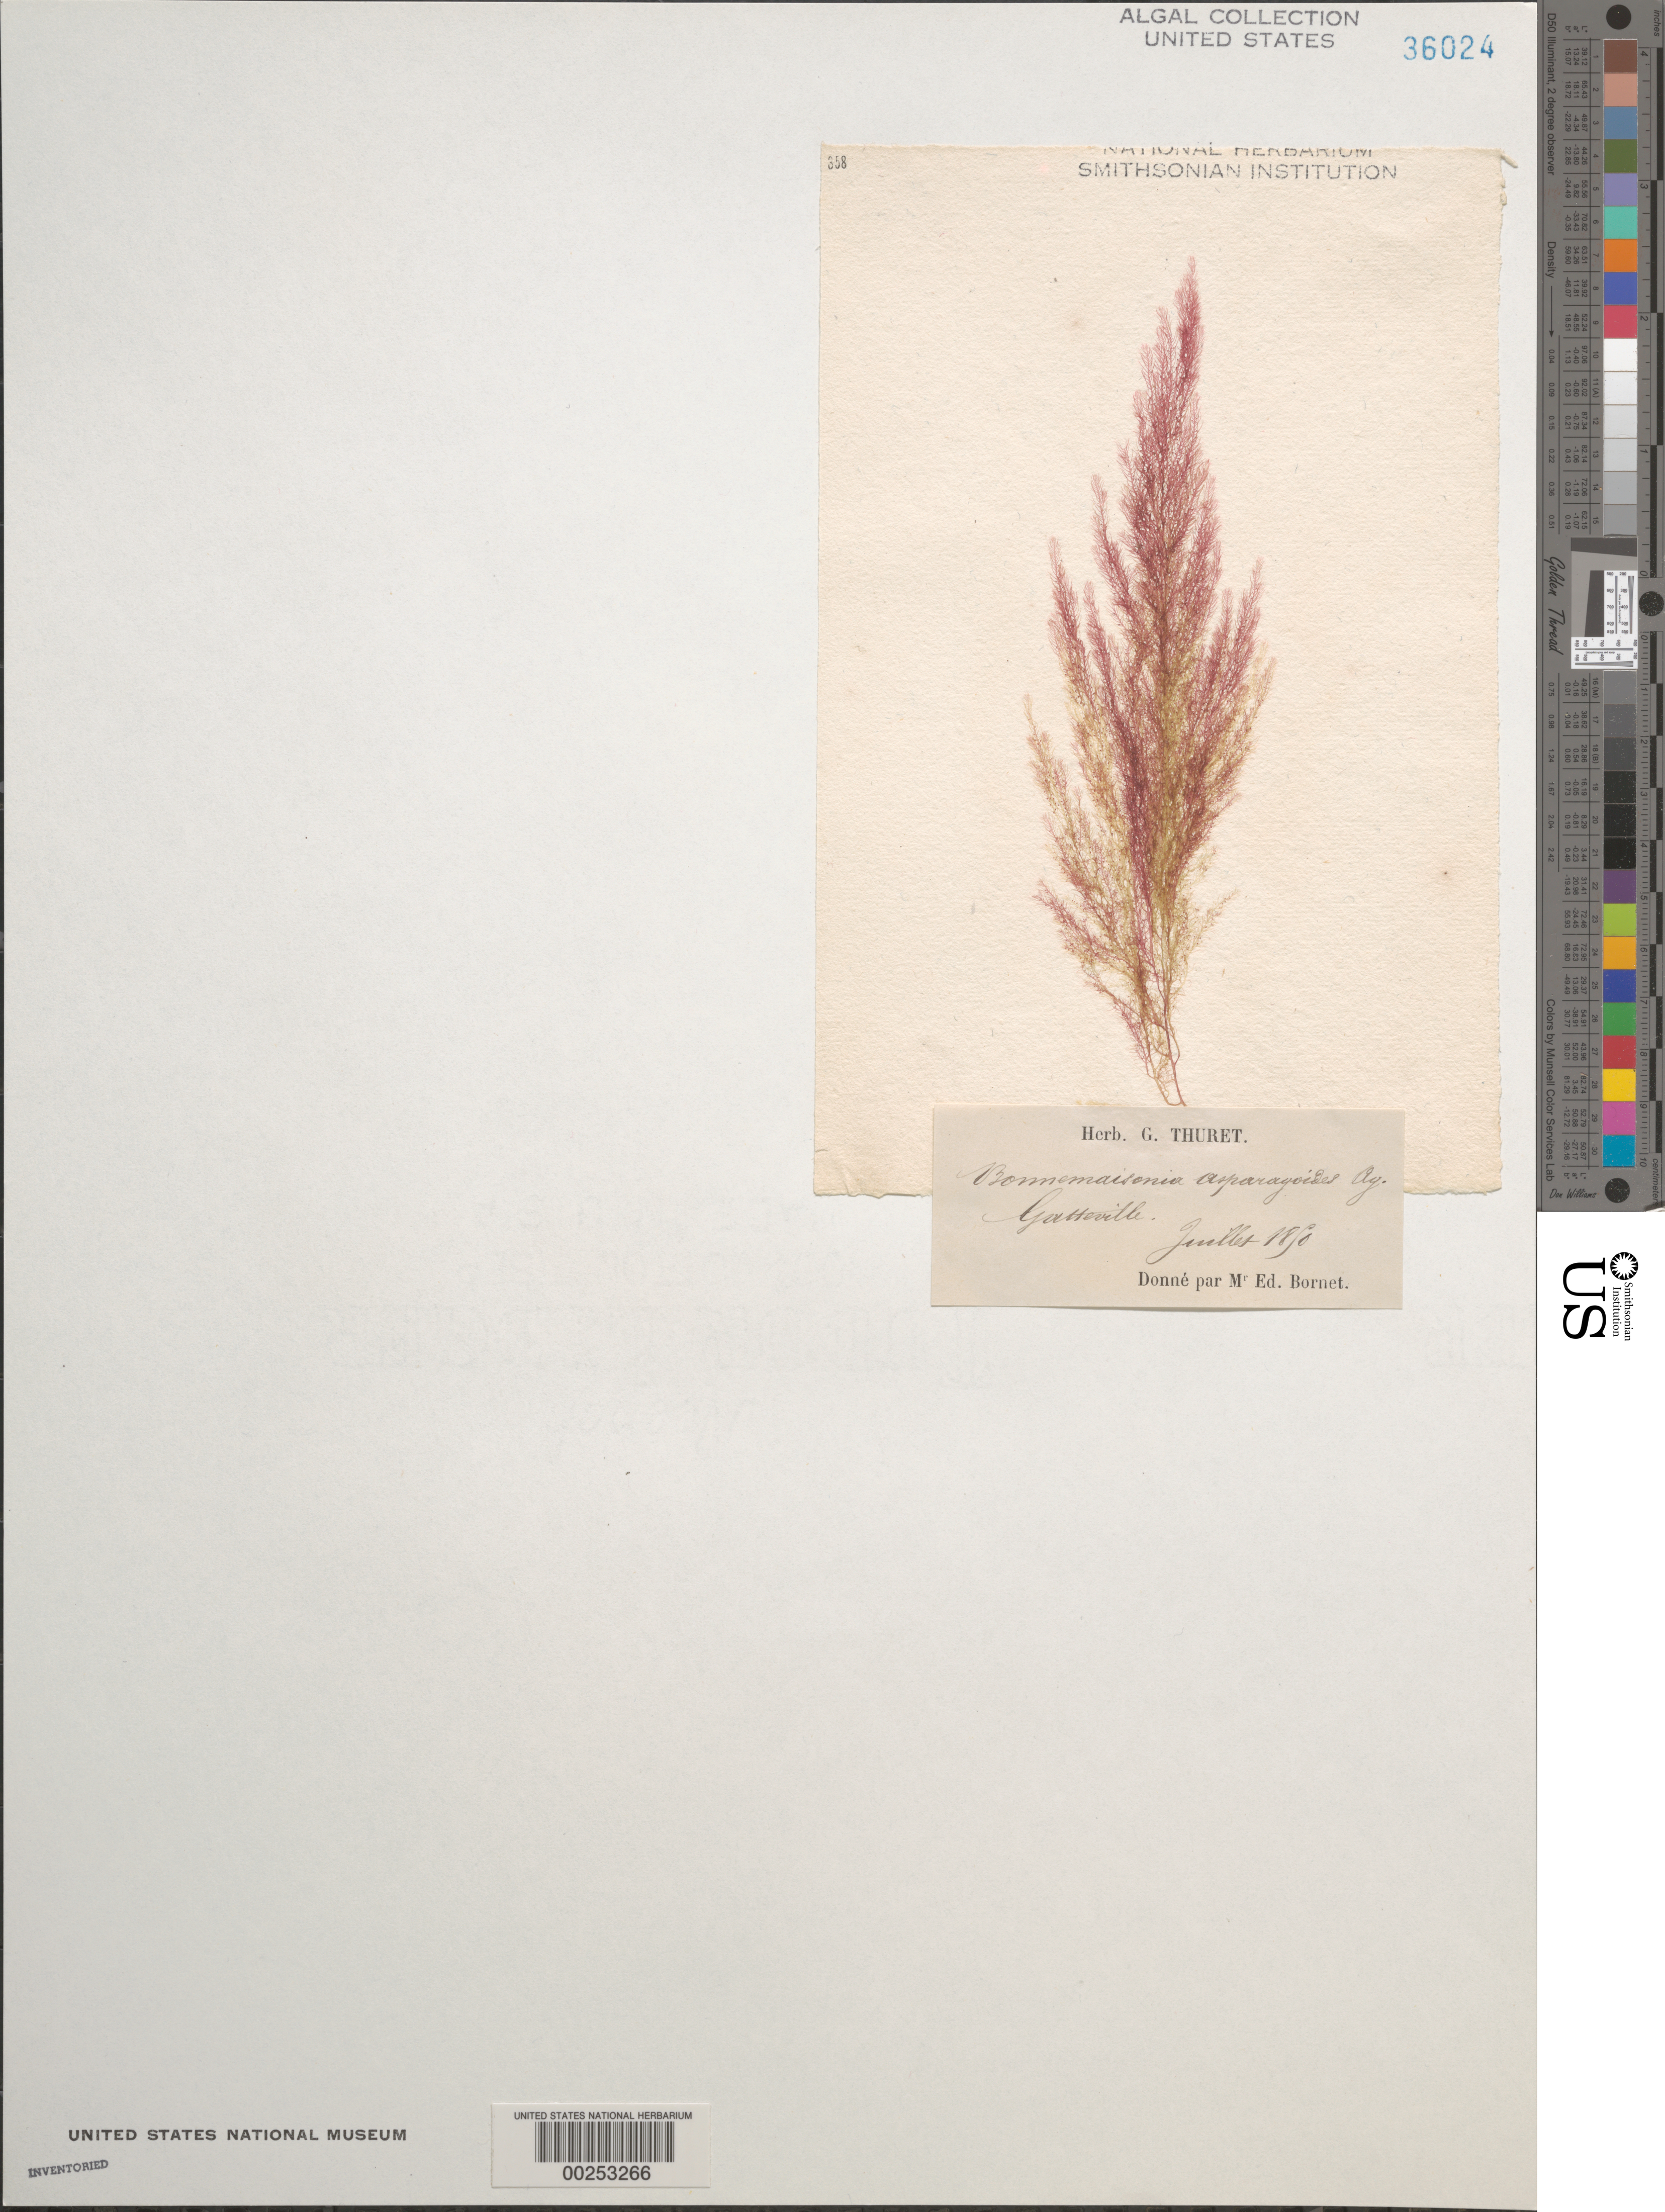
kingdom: Plantae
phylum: Rhodophyta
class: Florideophyceae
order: Bonnemaisoniales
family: Bonnemaisoniaceae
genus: Bonnemaisonia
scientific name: Bonnemaisonia asparagoides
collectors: Thuret, G. (herbarium)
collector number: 358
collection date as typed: Jul 1850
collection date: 1850-07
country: France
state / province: Normandie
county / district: Manche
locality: Gatteville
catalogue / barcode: US 36024